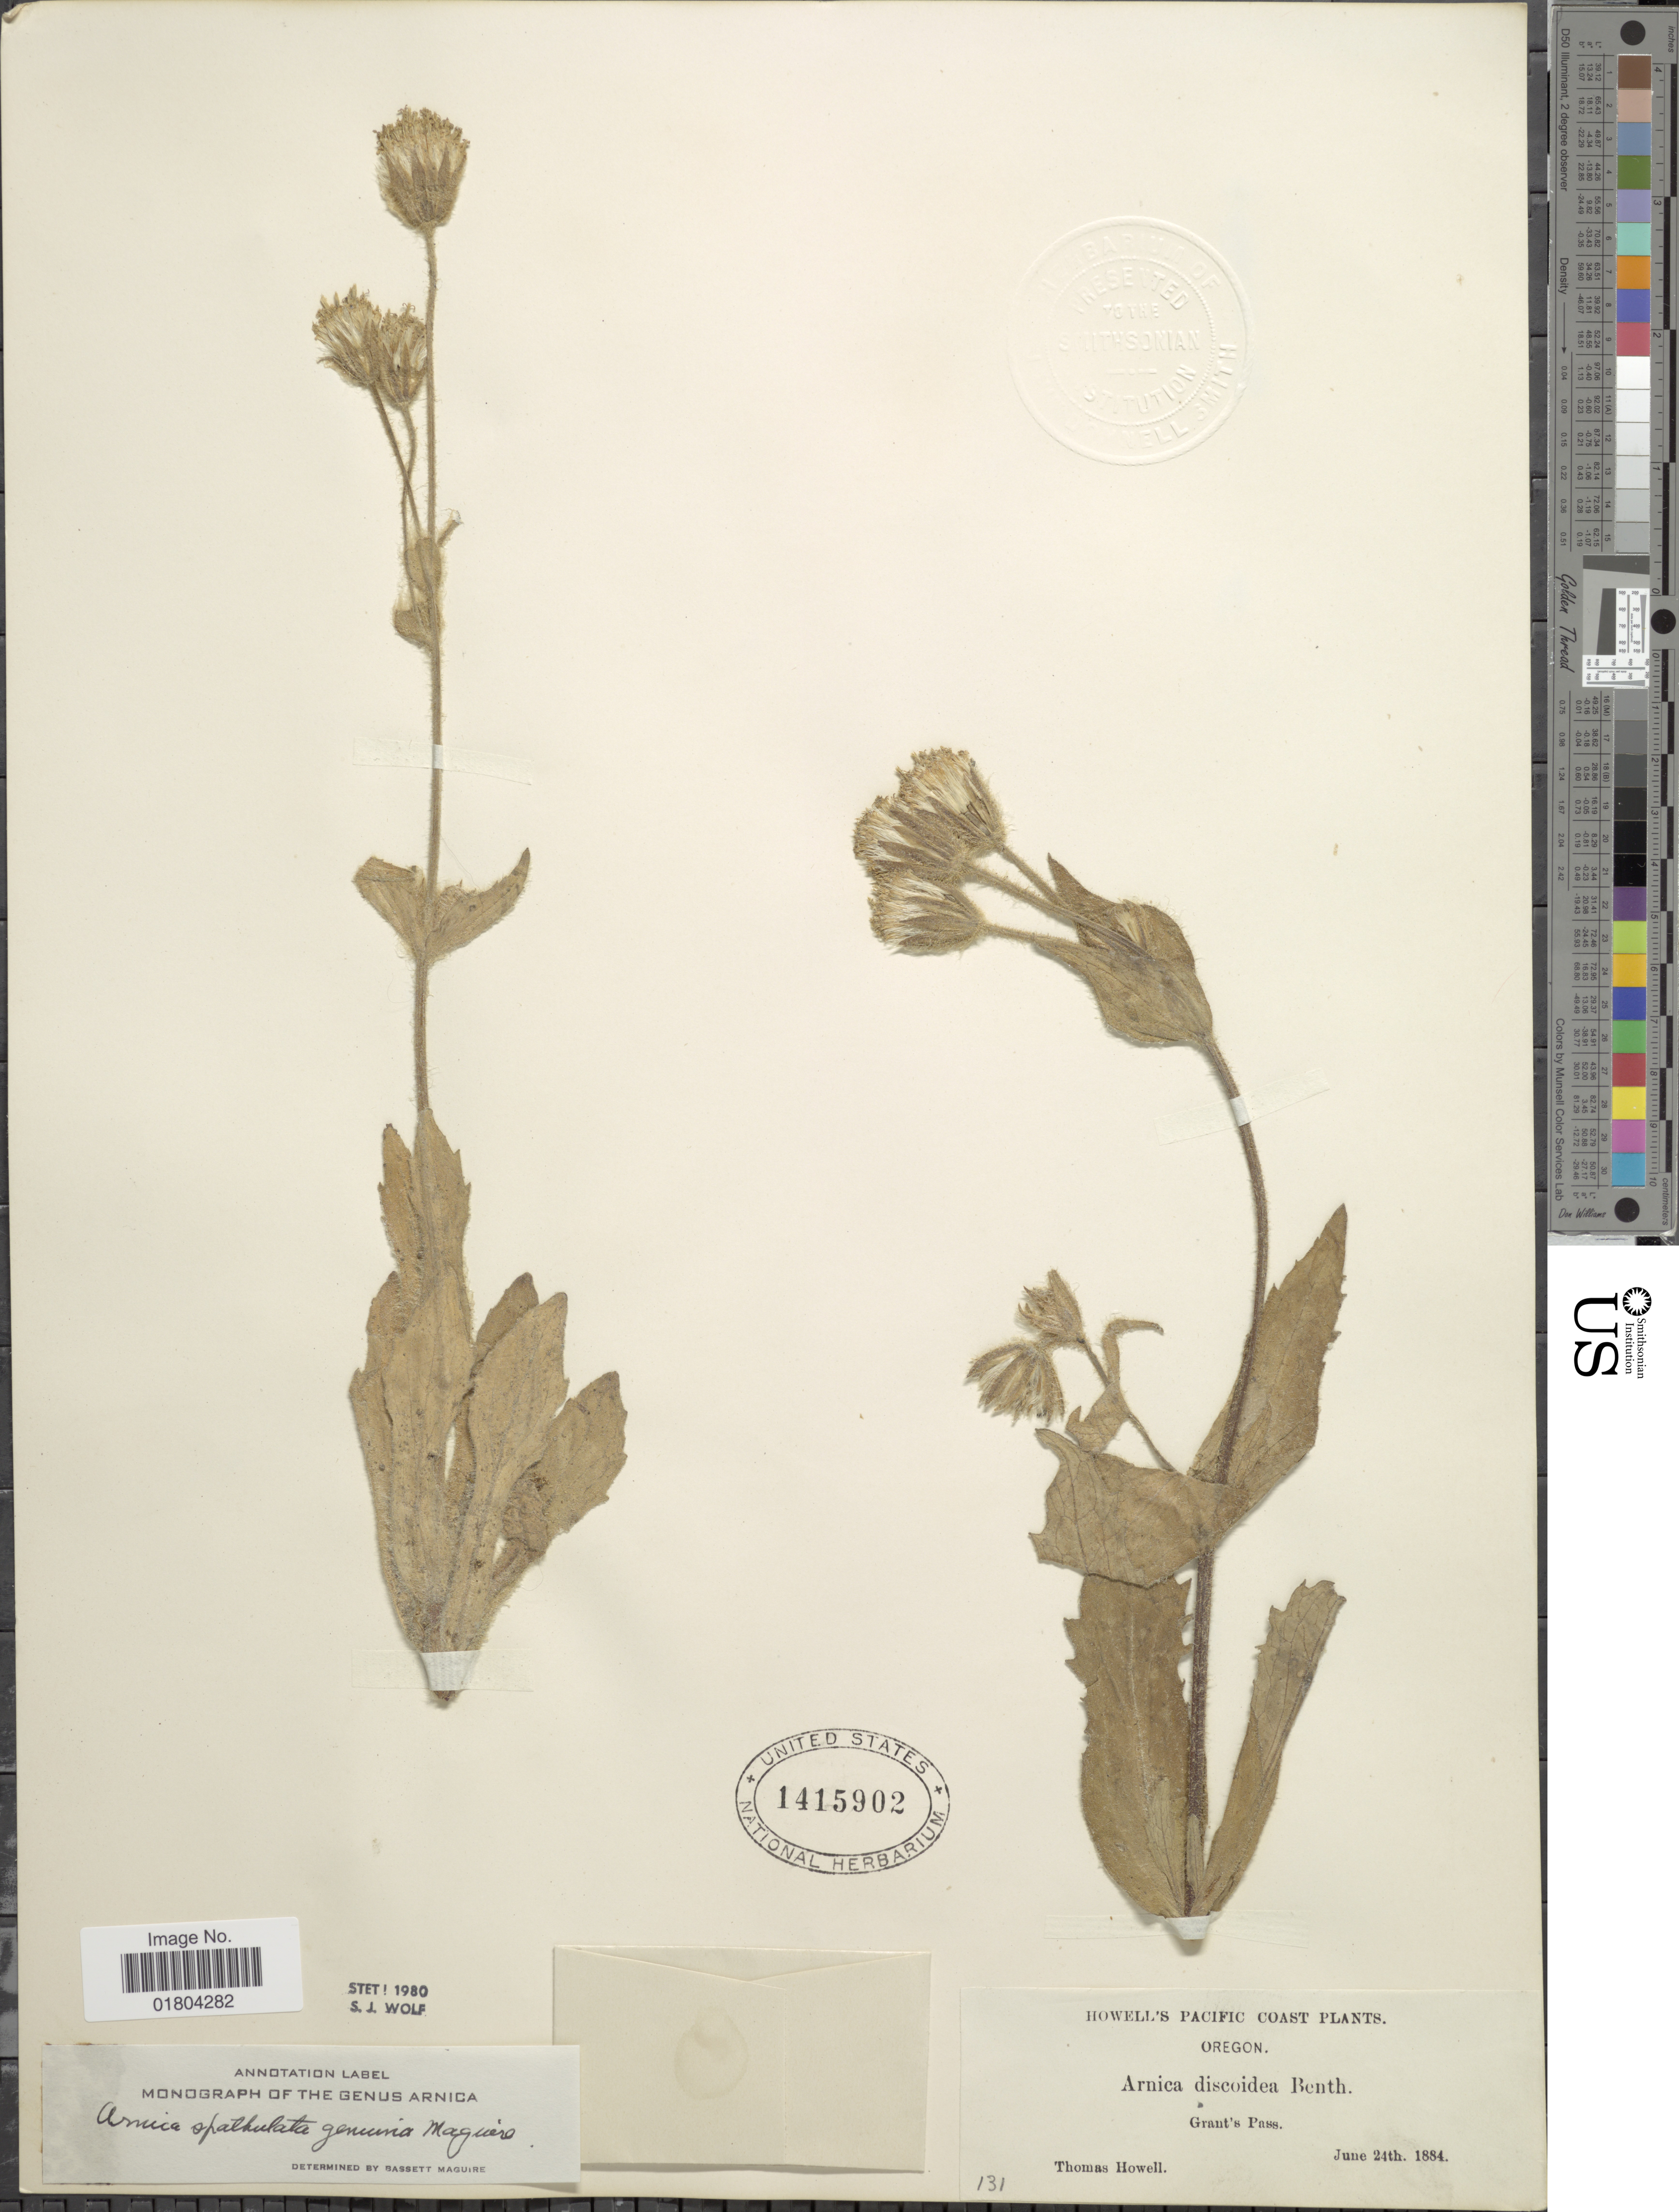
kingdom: Plantae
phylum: Tracheophyta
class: Magnoliopsida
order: Asterales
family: Asteraceae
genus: Arnica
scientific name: Arnica spathulata subsp. genuina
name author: Maguire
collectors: T. Howell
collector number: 131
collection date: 1884-06-24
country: United States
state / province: Oregon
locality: Pacific Coast, Grant's Pass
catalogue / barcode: US 1415902